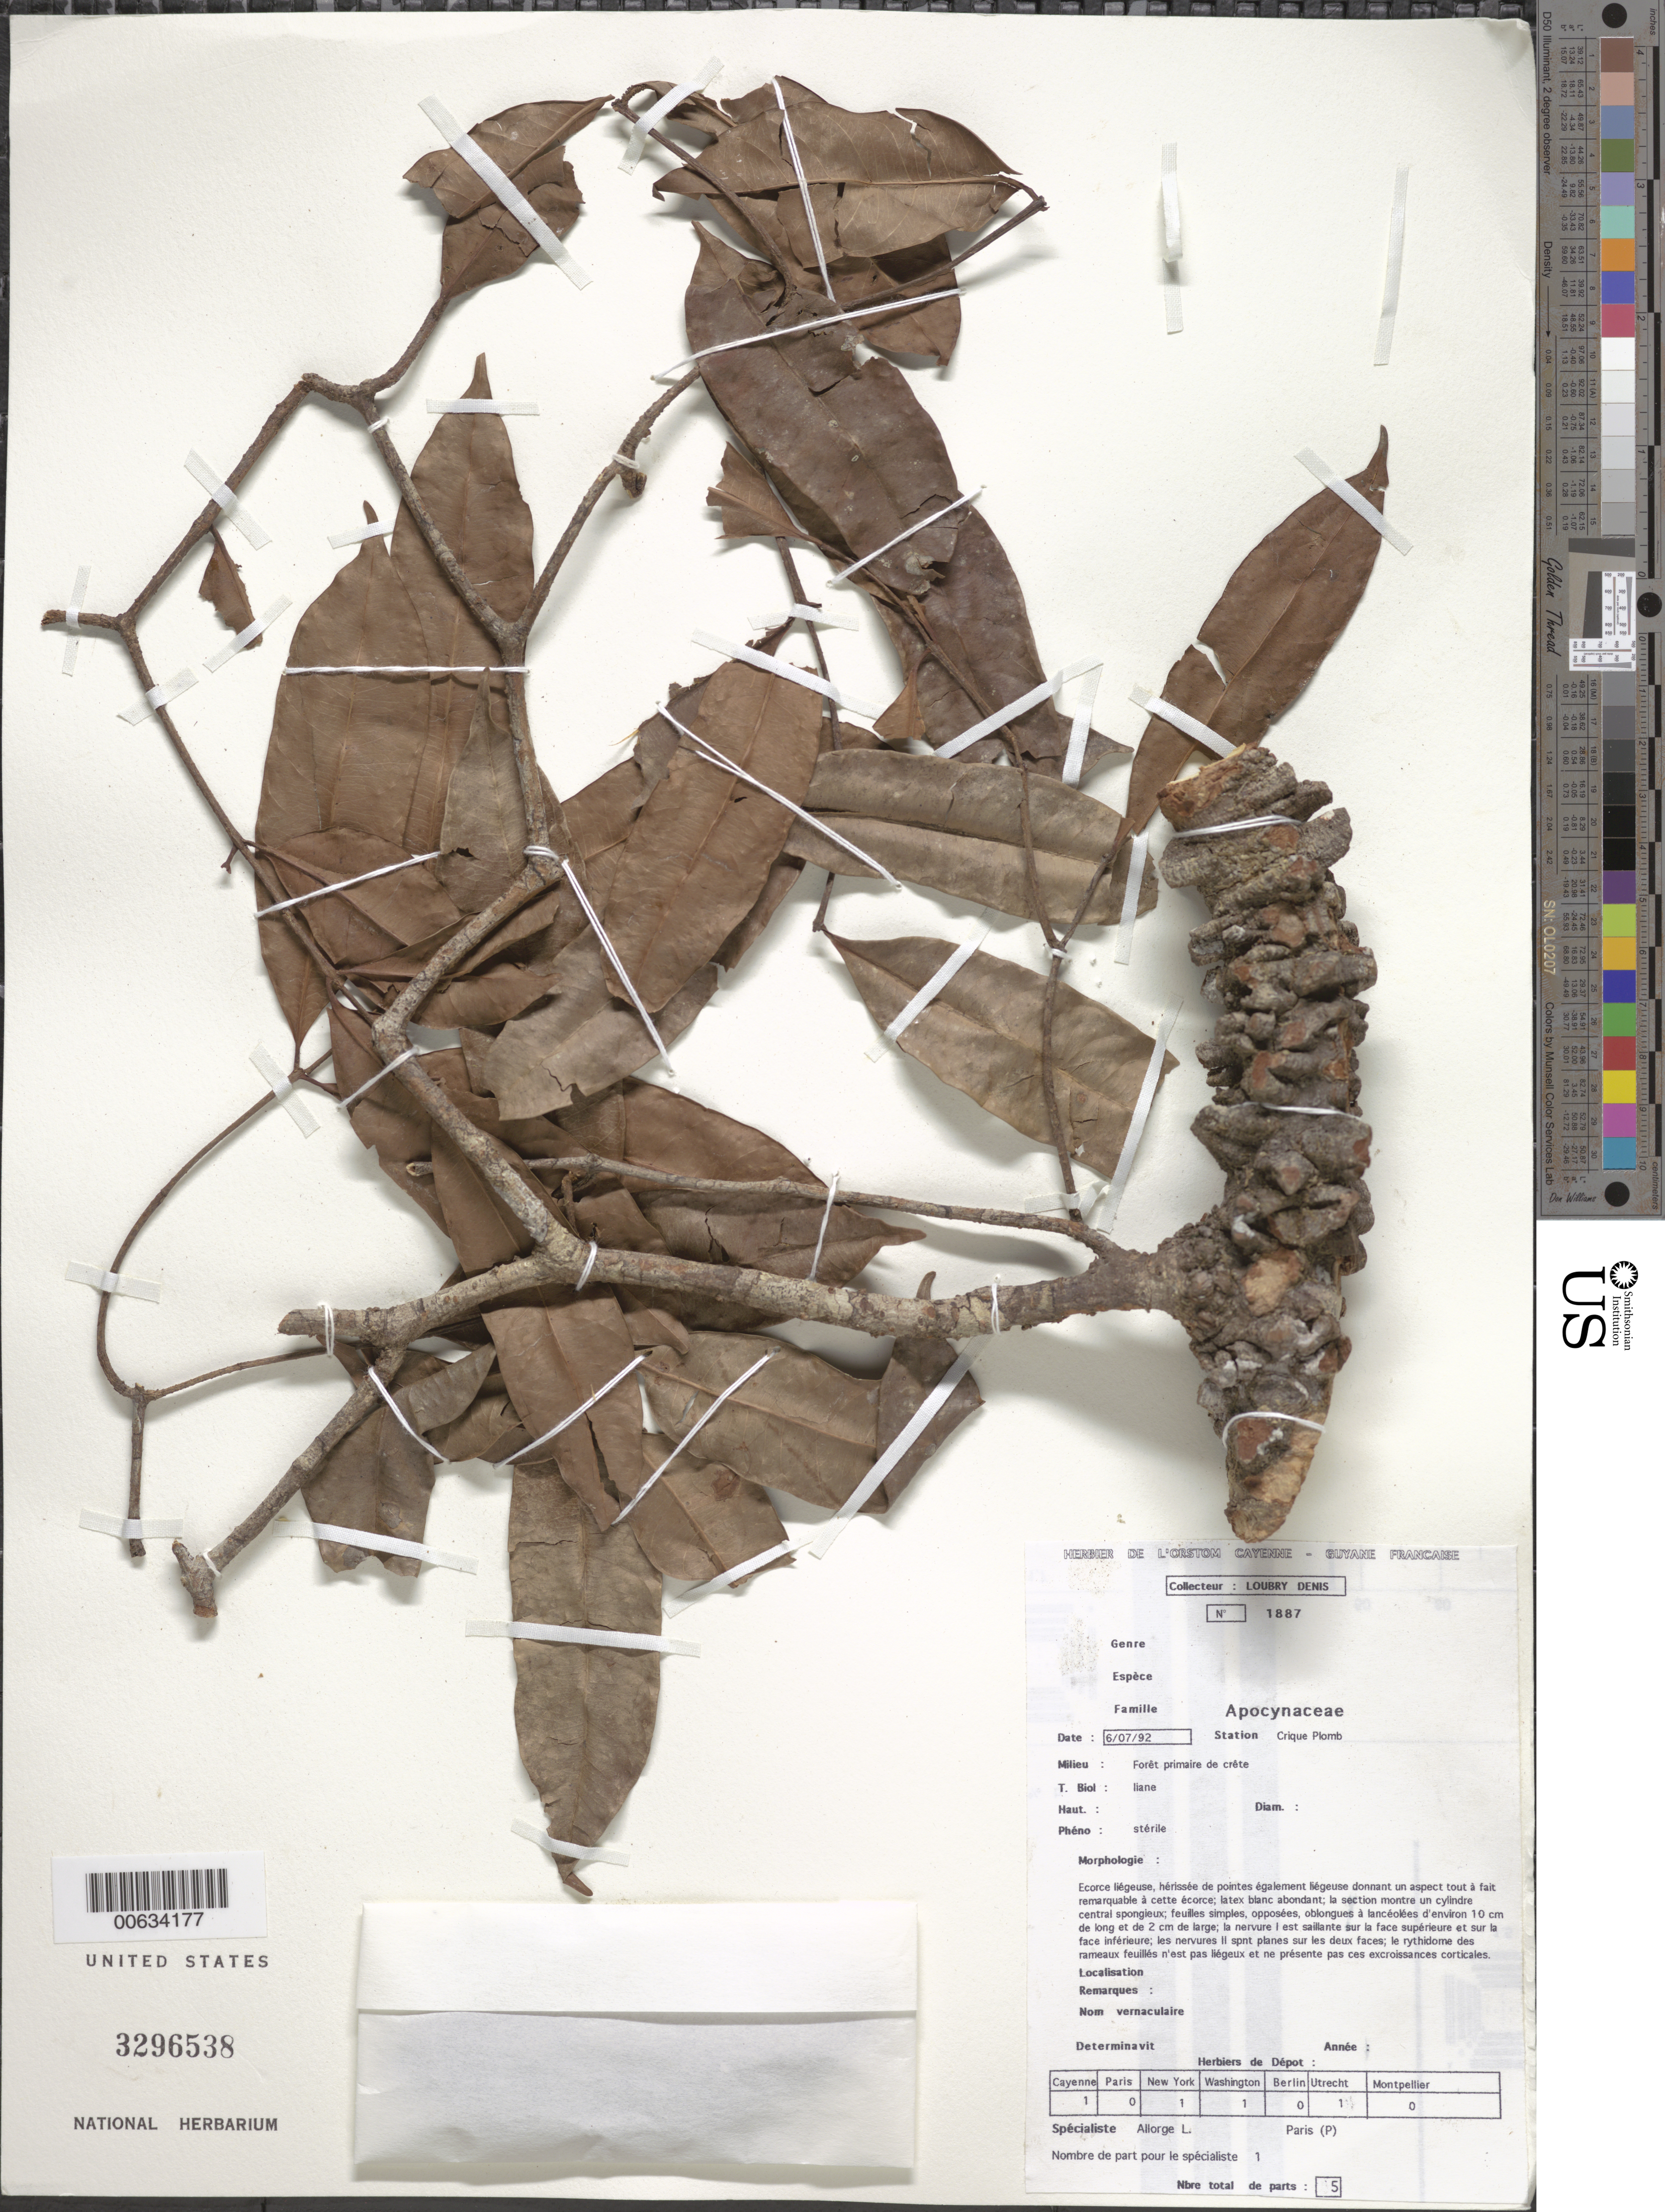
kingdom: Plantae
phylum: Tracheophyta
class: Magnoliopsida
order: Gentianales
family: Apocynaceae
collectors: D. Loubry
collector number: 1887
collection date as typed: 6-Jul-92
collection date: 1992-07-06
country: French Guiana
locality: Crique Plomb, Bassin du Sinnamary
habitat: Foret primaire de crete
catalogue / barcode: US 3296538